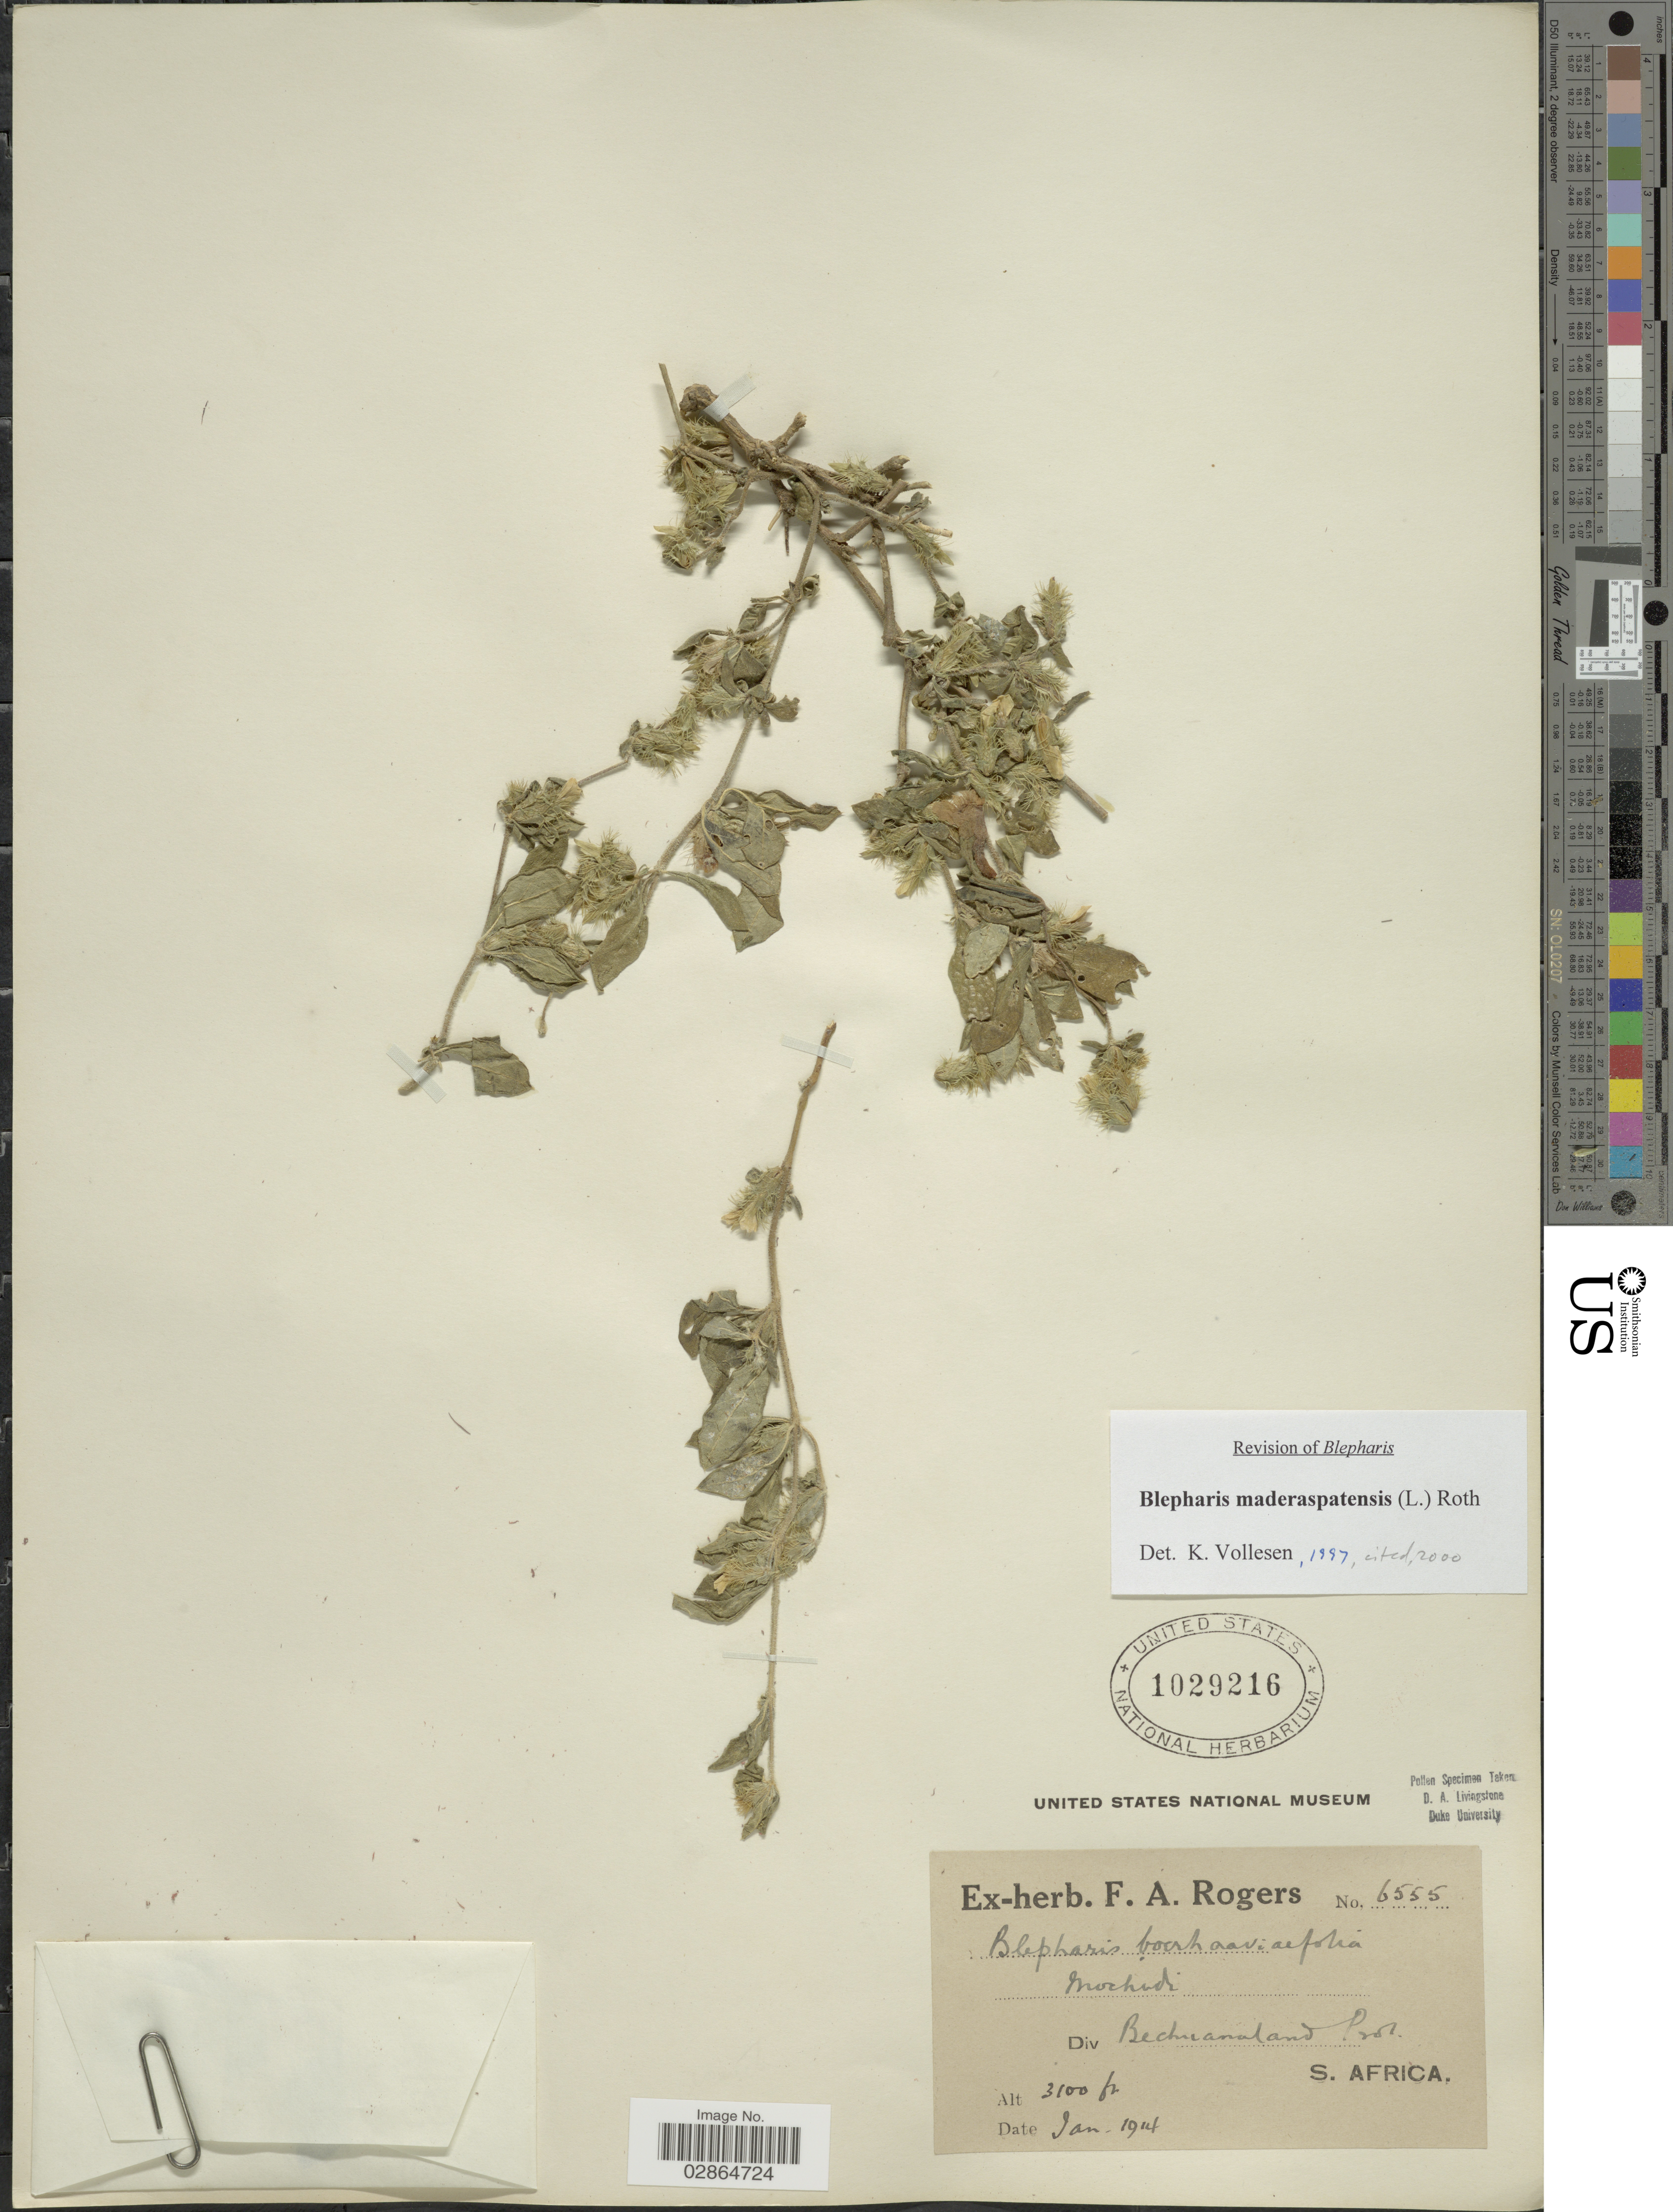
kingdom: Plantae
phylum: Tracheophyta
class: Magnoliopsida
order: Lamiales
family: Acanthaceae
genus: Blepharis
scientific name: Blepharis maderaspatensis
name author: (L.) B. Heyne ex Roth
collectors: ex herb. F. A. Rogers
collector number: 6555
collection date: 1914-01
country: Botswana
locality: Div Bechuanaland Prov., S. Africa.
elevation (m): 945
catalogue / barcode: US 1029216